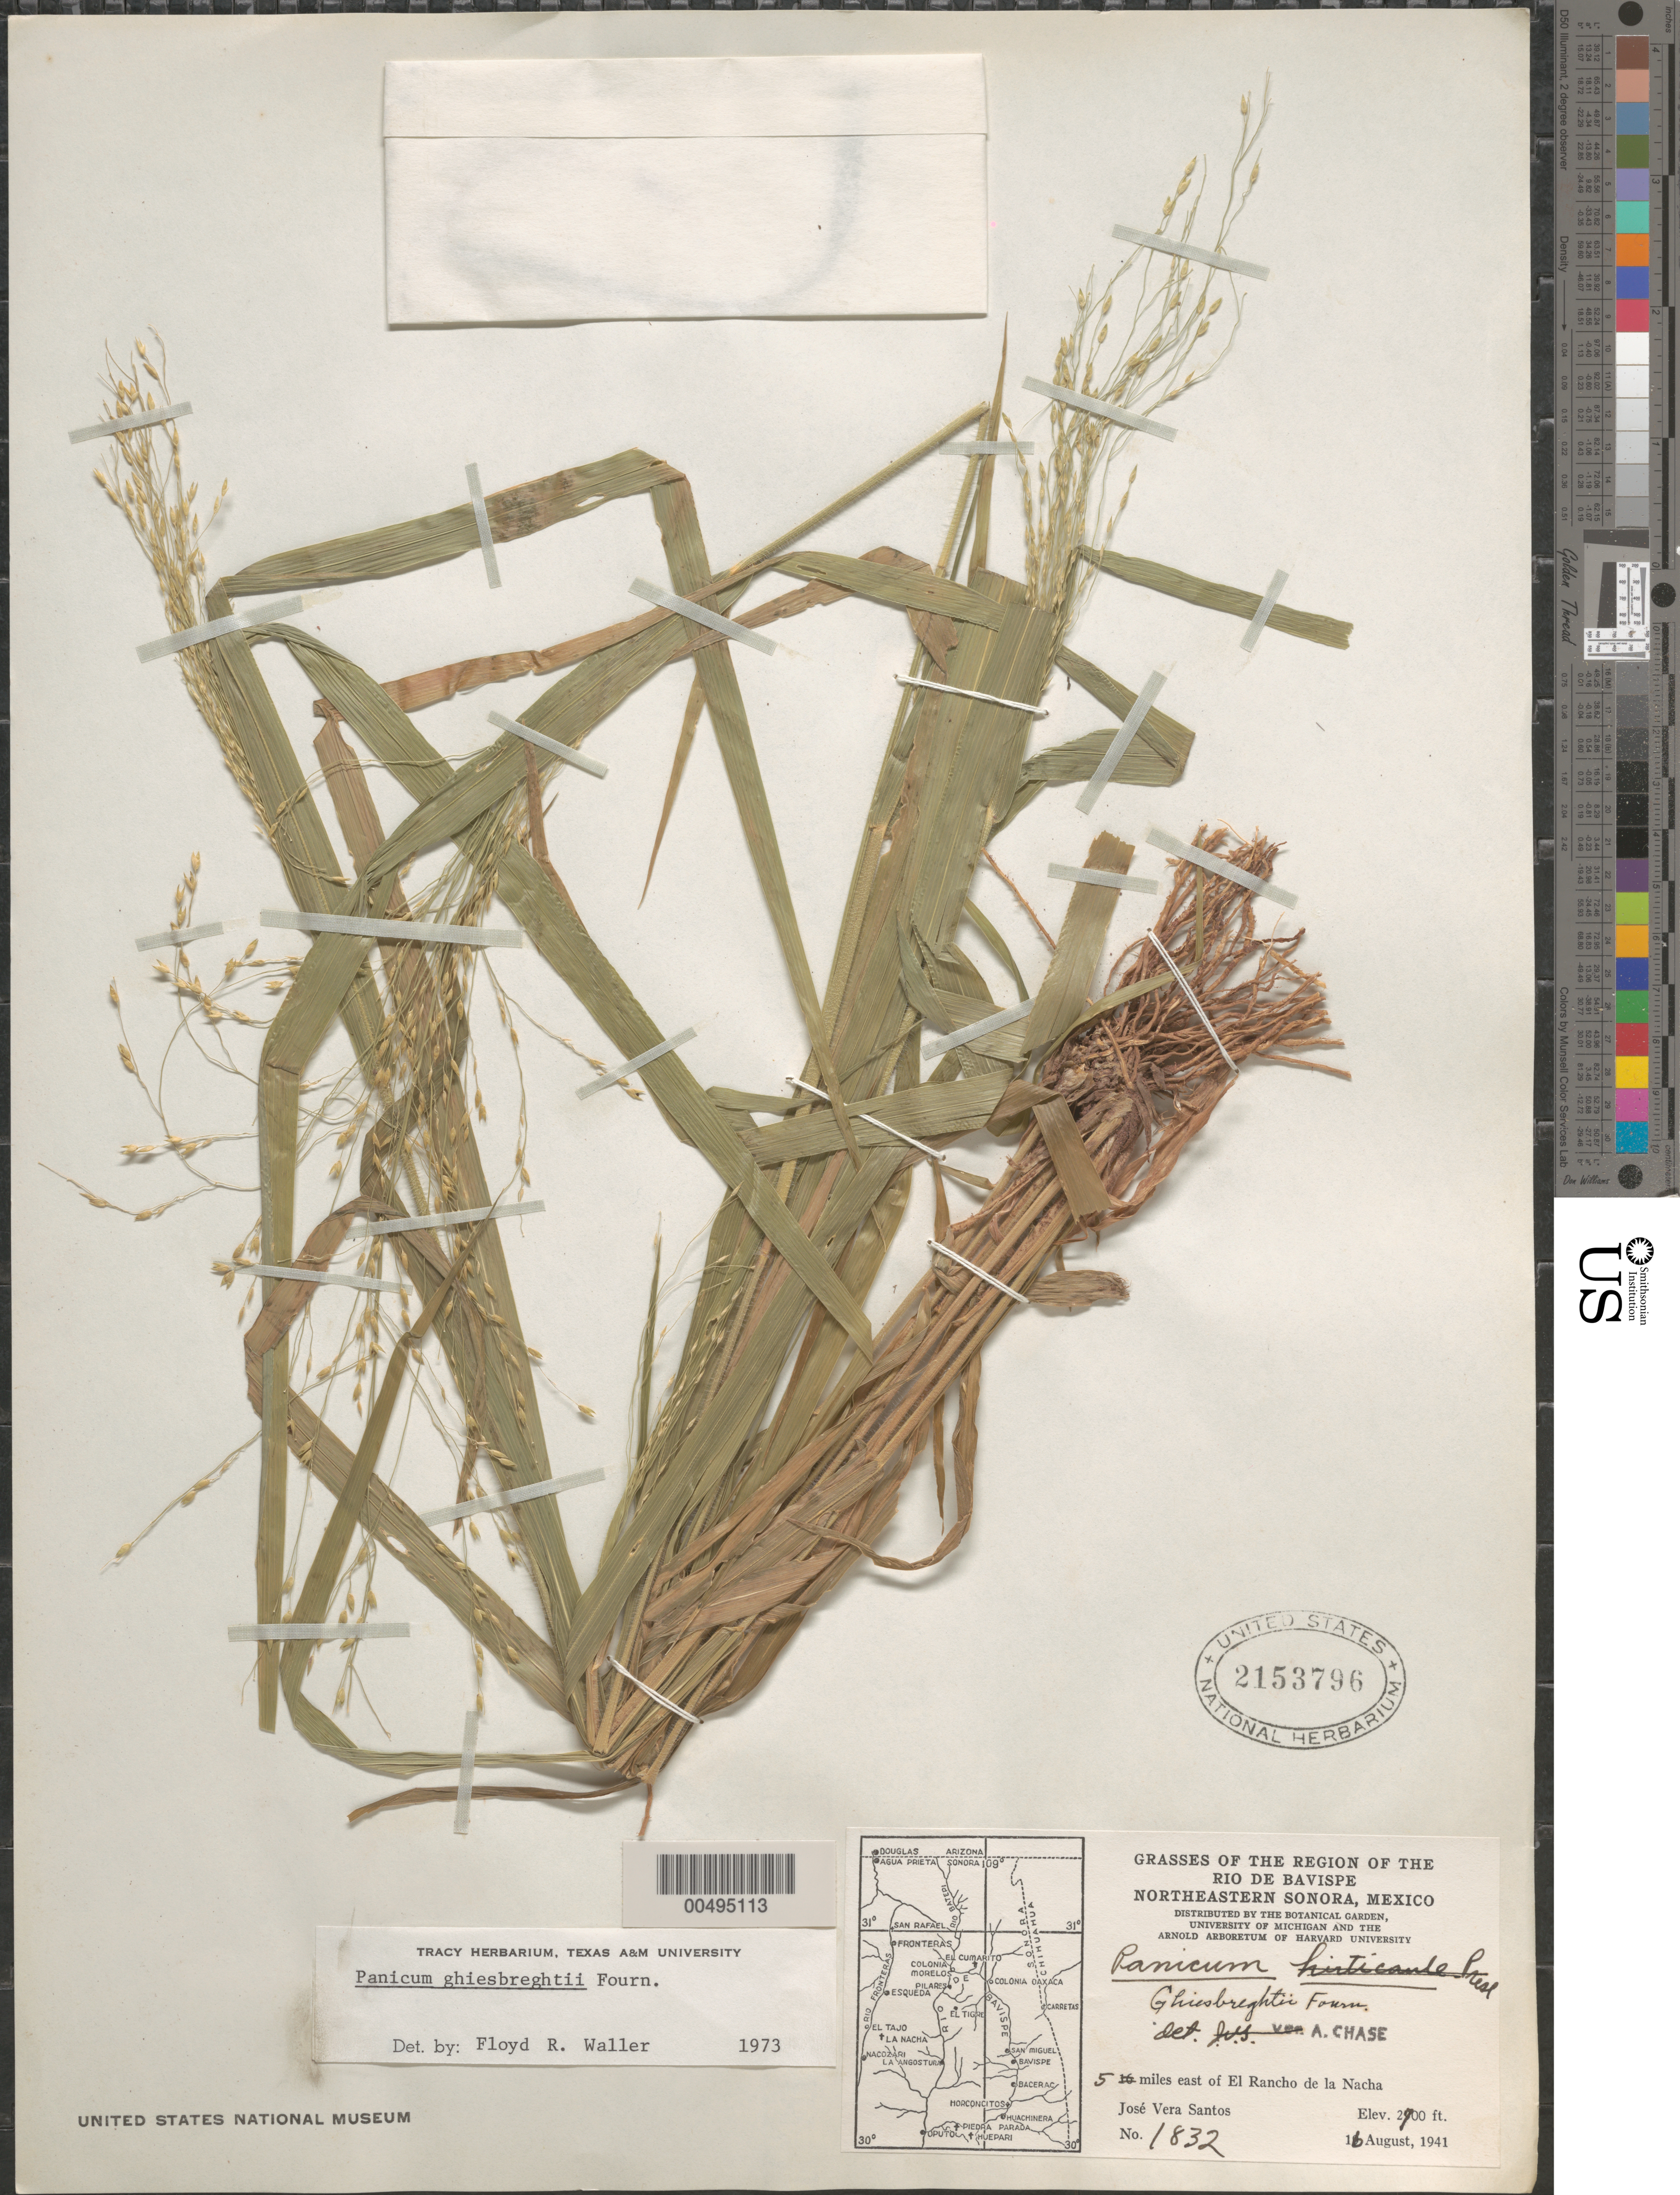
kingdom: Plantae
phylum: Tracheophyta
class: Liliopsida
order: Poales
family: Poaceae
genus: Panicum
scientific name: Panicum ghiesbreghtii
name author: E. Fourn.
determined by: Waller, F. R.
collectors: J. V. Santos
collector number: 1832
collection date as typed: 16 Aug 1941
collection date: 1941-08-16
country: Mexico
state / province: Sonora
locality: Region of the Rio de Bavispe, NE Sonora, 5 mi E of El Rancho de la Nacha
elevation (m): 823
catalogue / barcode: US 2153796